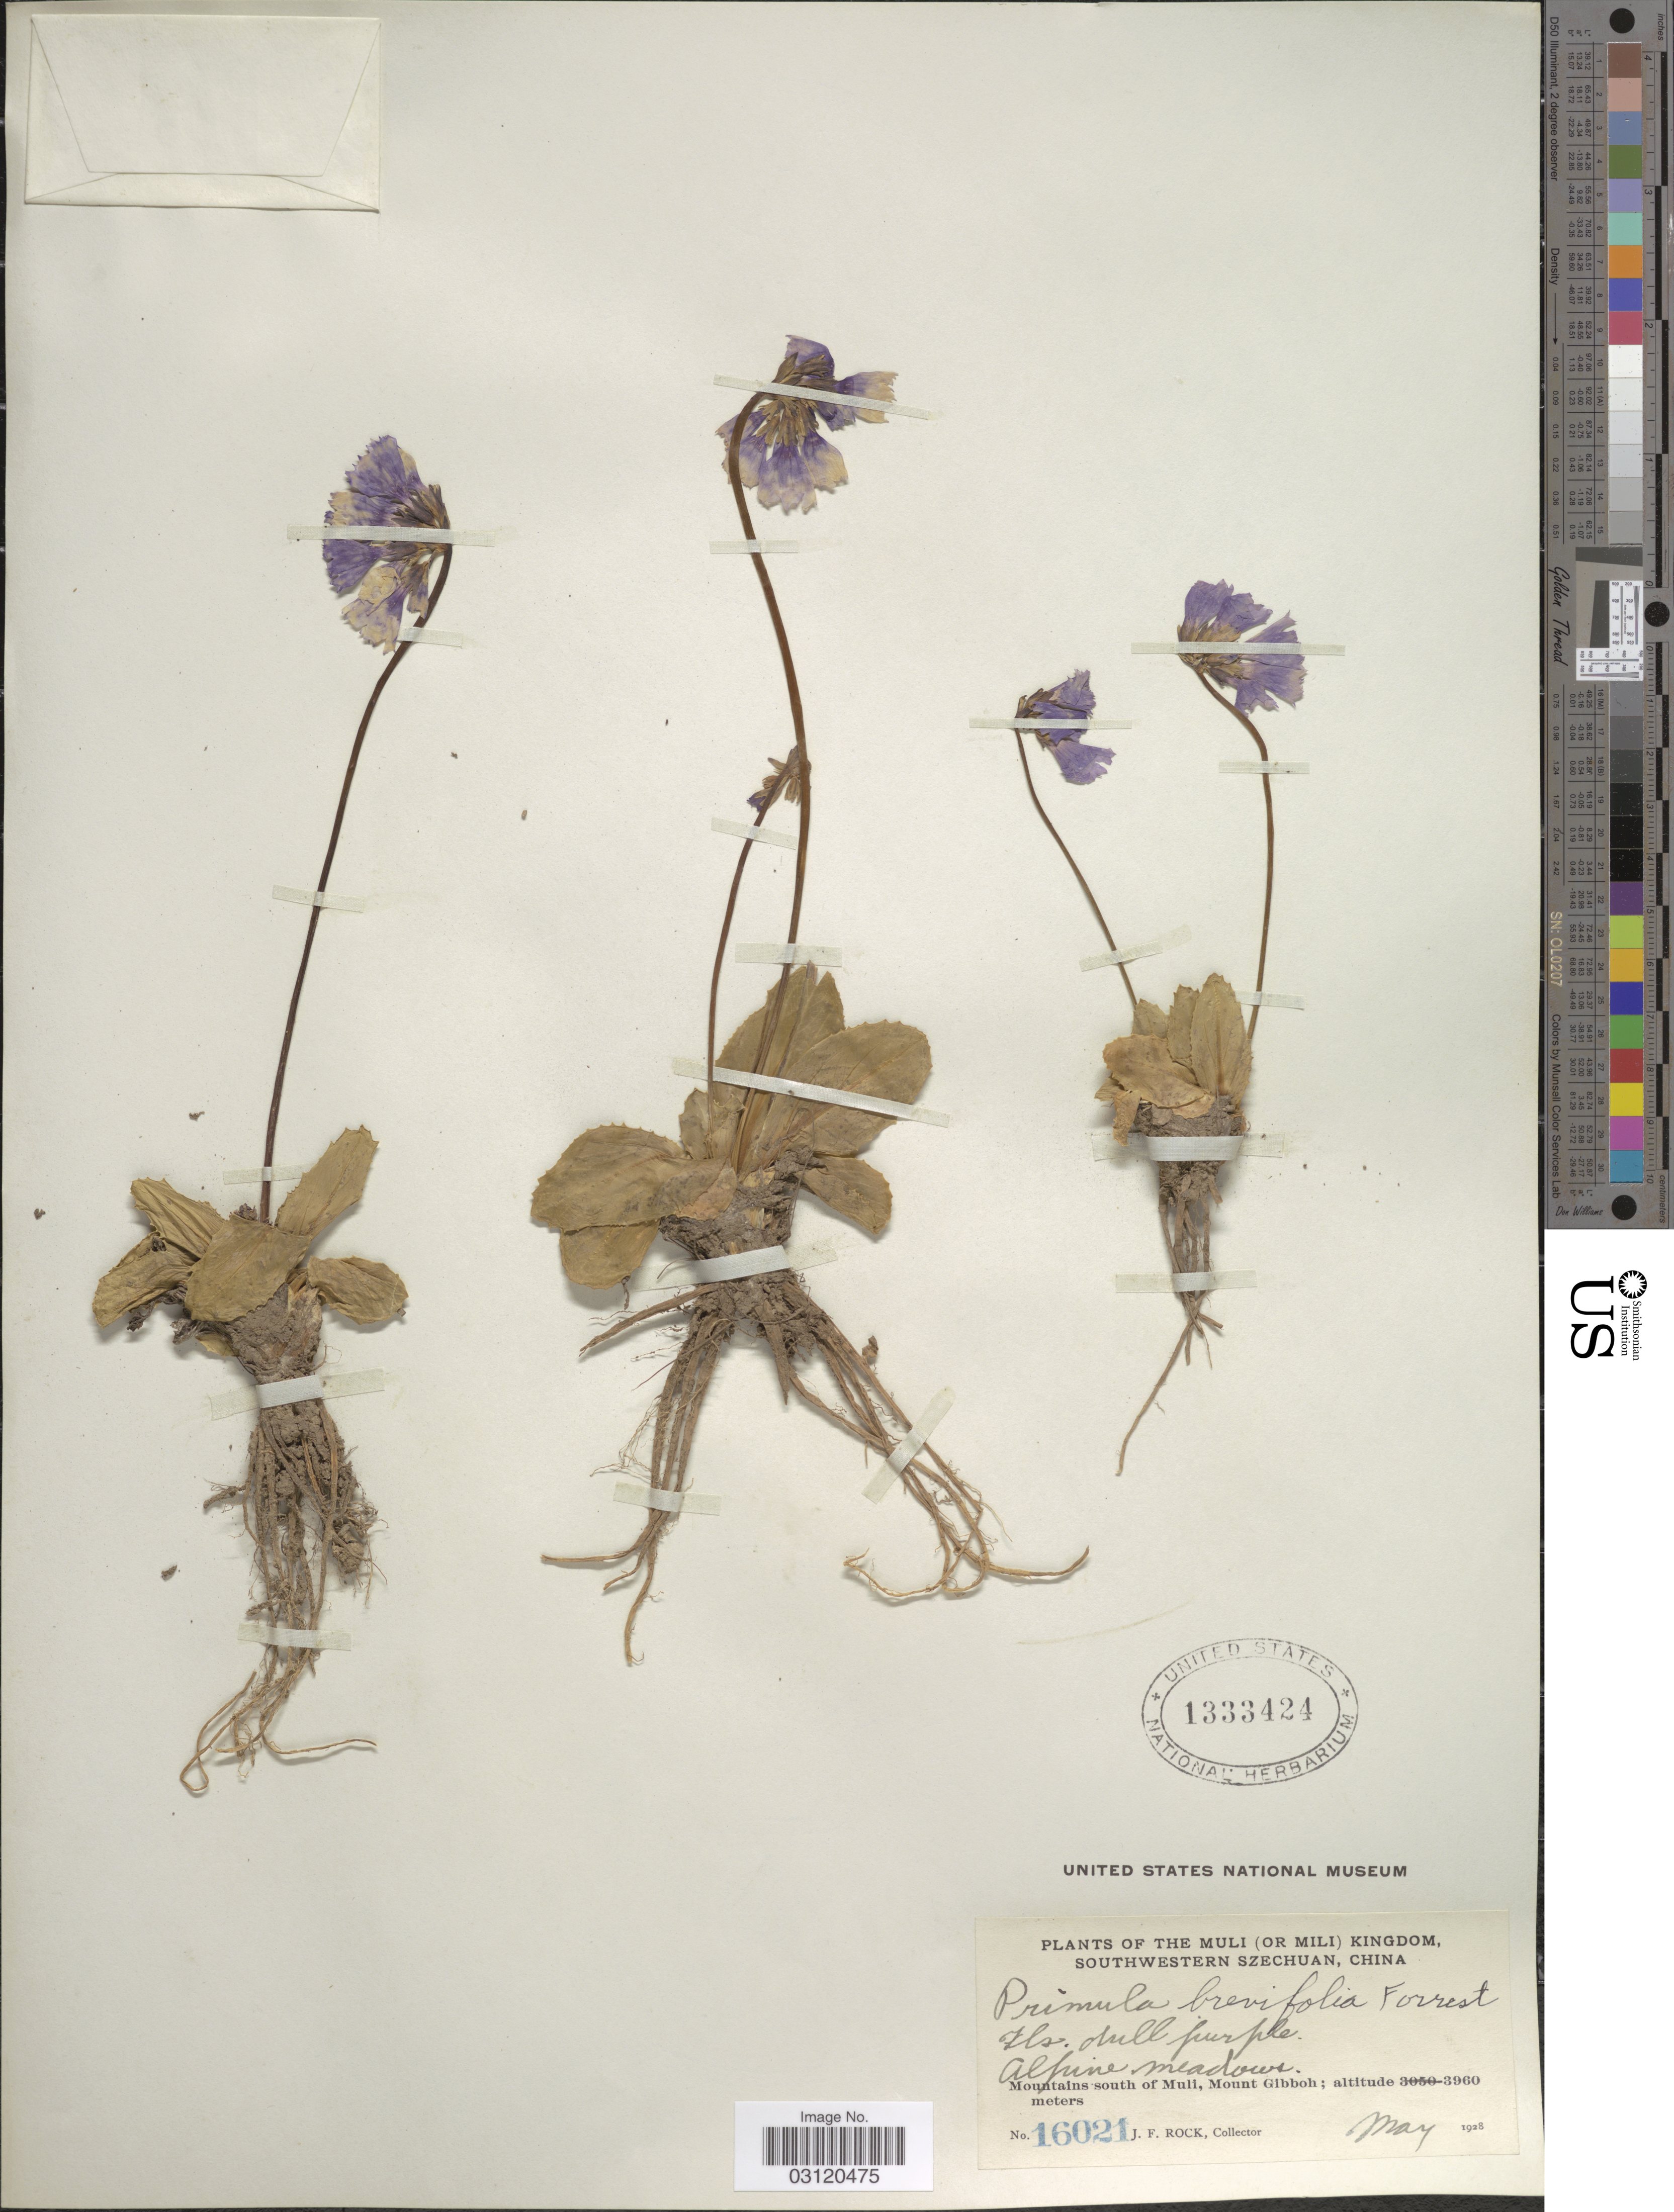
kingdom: Plantae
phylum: Tracheophyta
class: Magnoliopsida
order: Ericales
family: Primulaceae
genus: Primula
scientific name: Primula amethystina subsp. brevifolia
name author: (Forrest) W.W. Sm. & Forrest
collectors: J. Rock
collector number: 16021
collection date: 1928-05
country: China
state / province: Sichuan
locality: Muli (or Mili) Kingdom, Southwestern Szechuan. Mountains south of Muli, Mount Gibboh.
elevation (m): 3960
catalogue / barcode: US 1333424